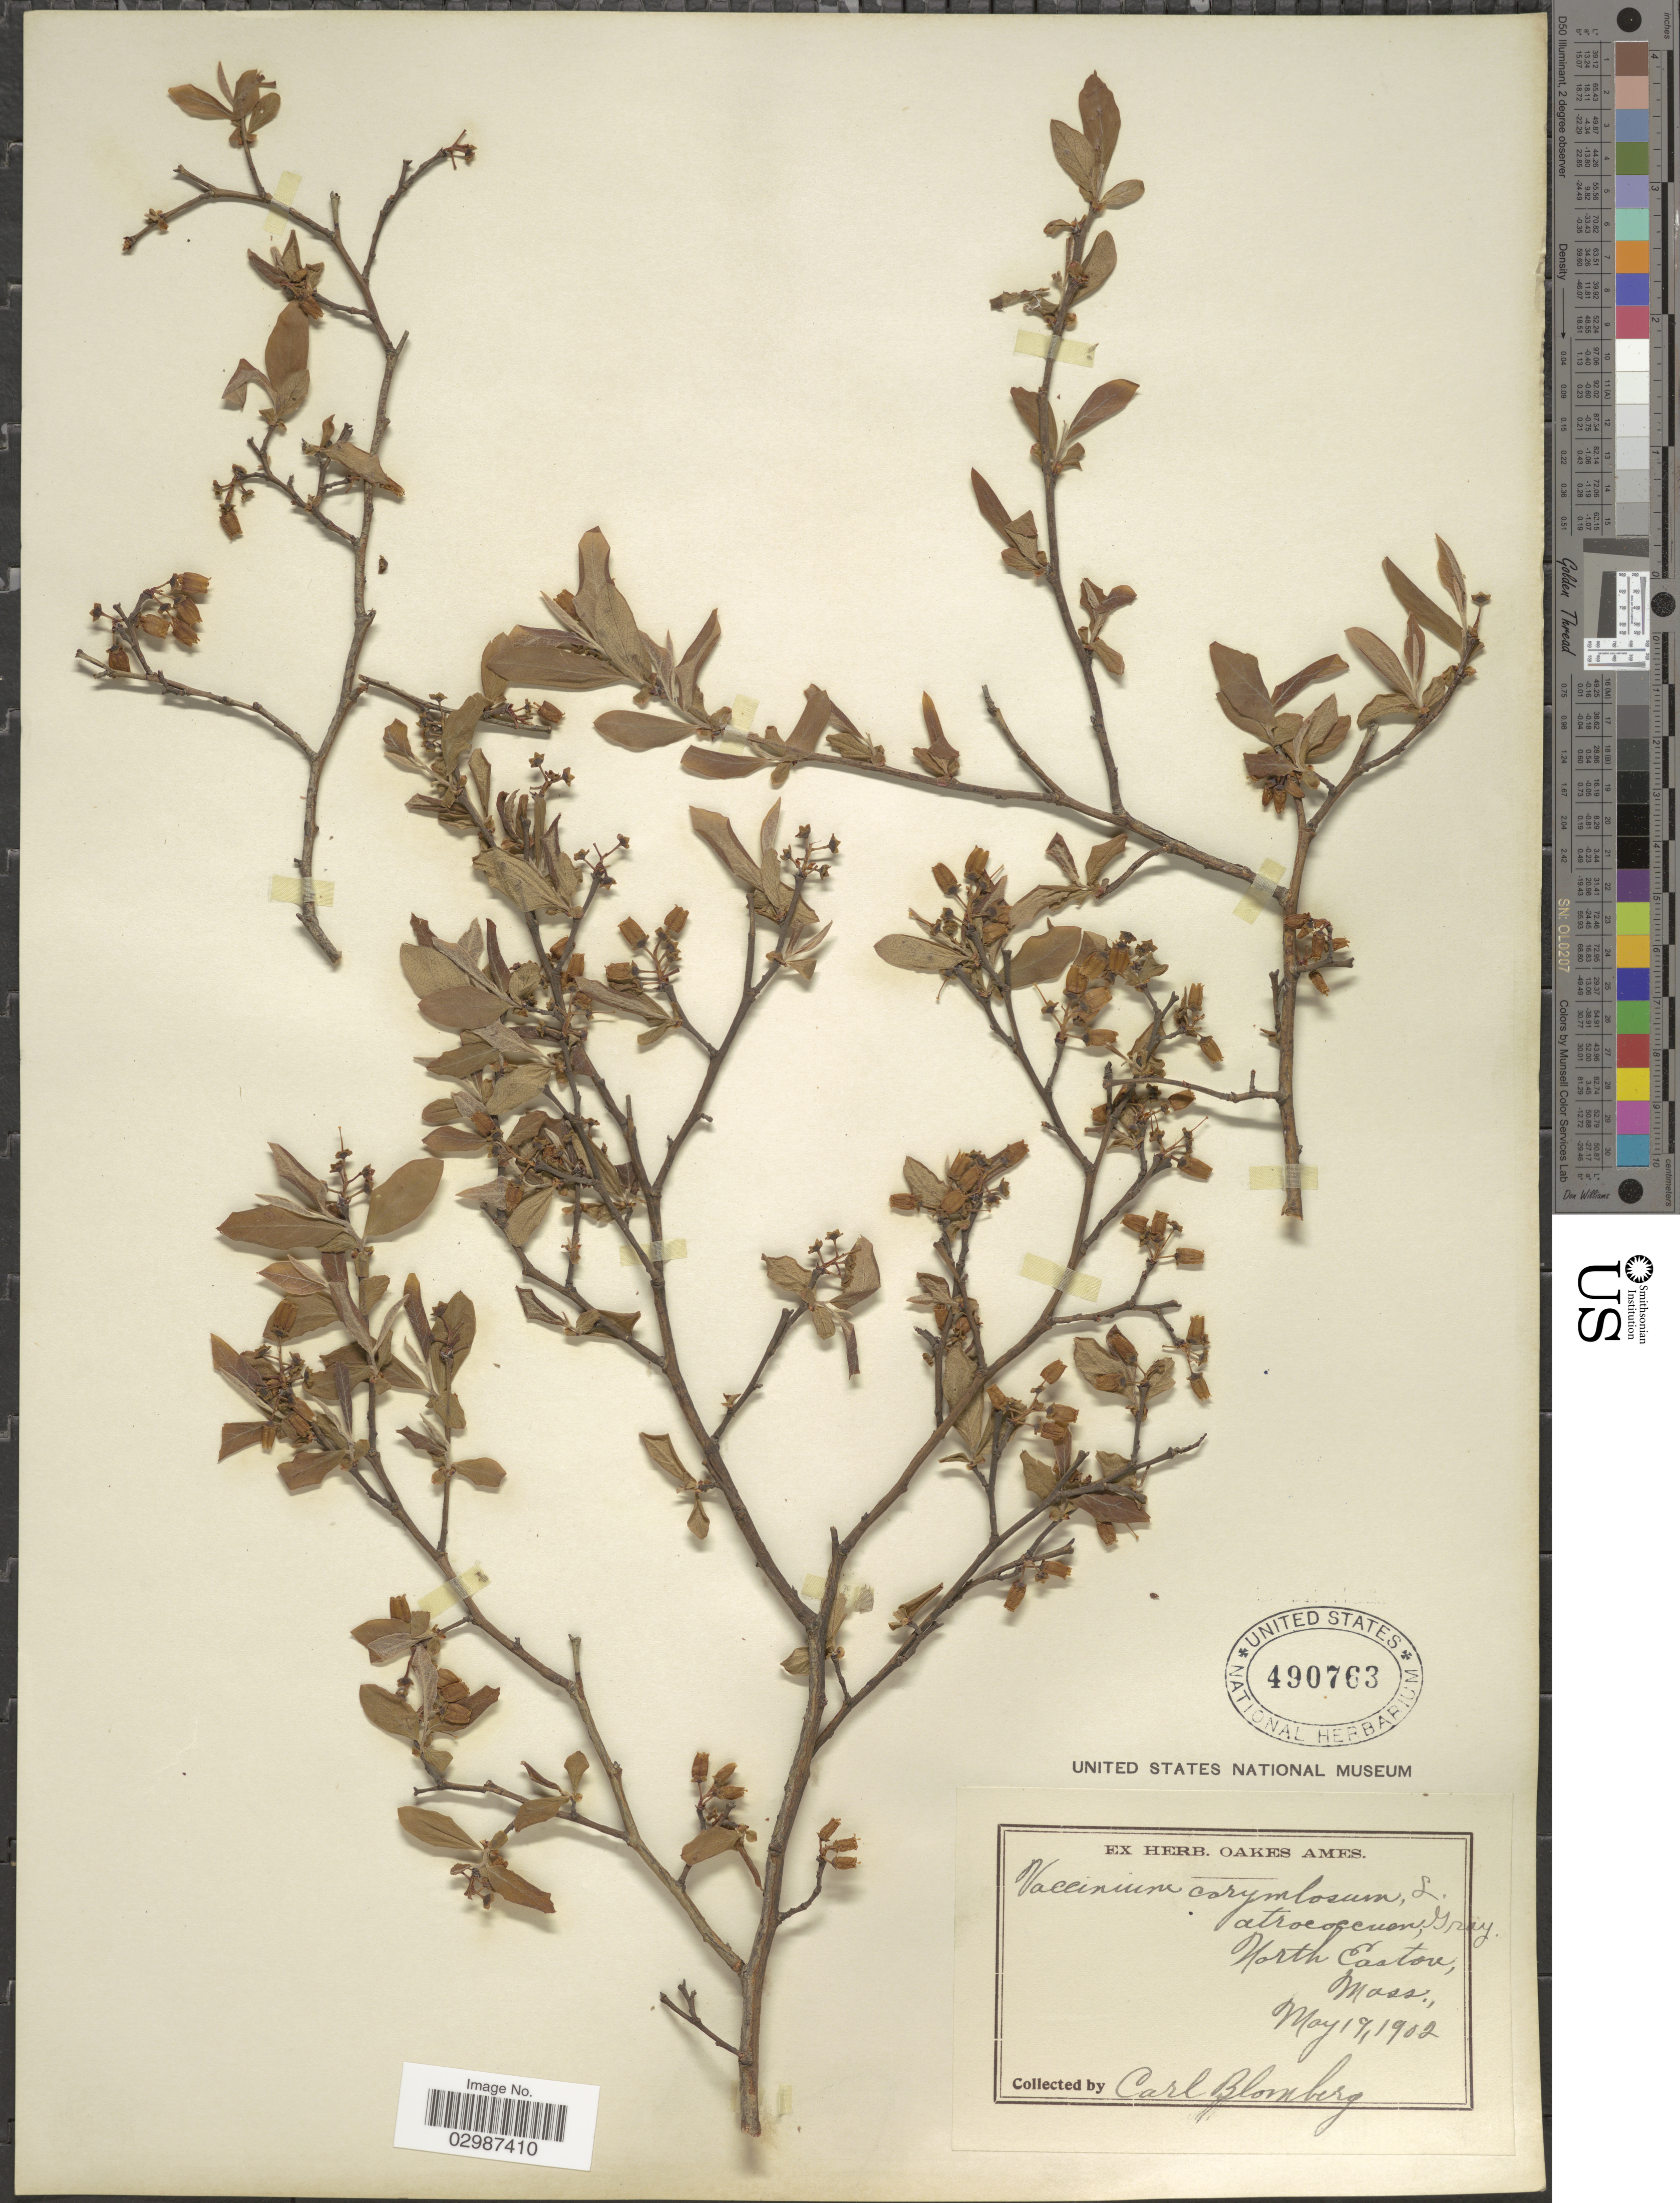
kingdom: Plantae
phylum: Tracheophyta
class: Magnoliopsida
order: Ericales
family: Ericaceae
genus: Vaccinium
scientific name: Vaccinium atrococcum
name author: (A. Gray) A. Heller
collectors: C. Blomberg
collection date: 1902-05-19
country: United States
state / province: Massachusetts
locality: North Easton.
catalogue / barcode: US 490763